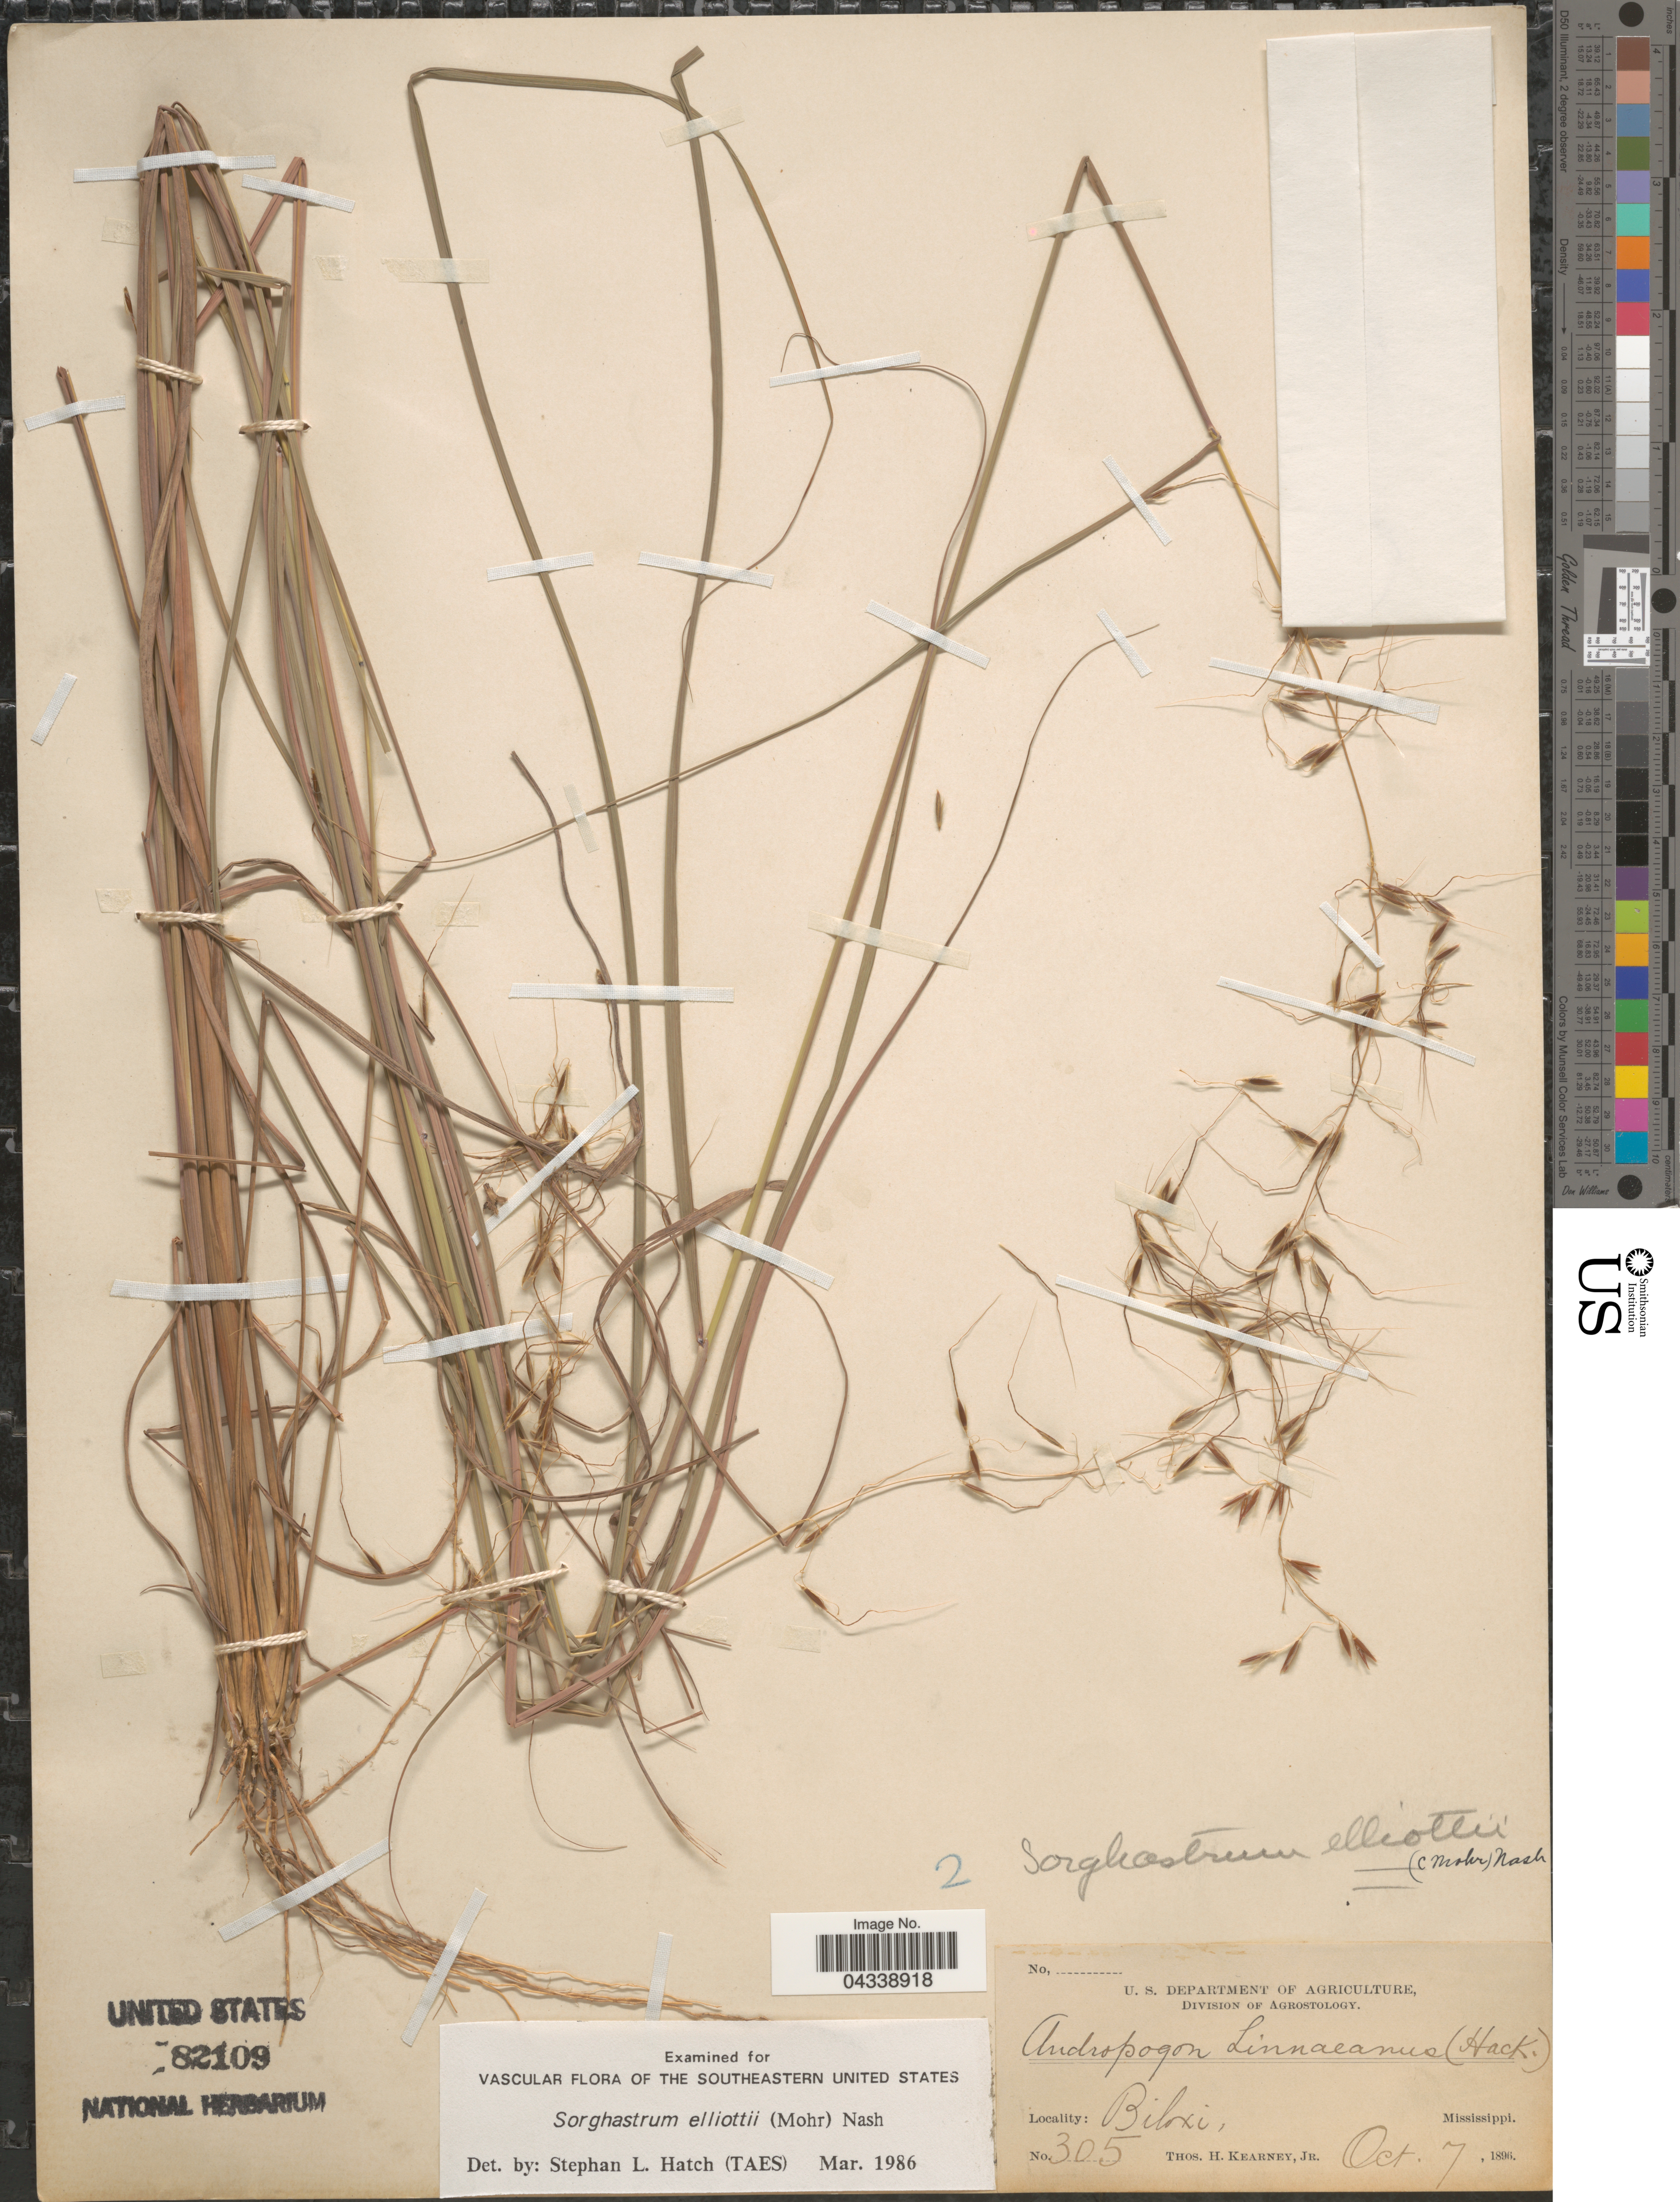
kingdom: Plantae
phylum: Tracheophyta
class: Liliopsida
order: Poales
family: Poaceae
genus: Sorghastrum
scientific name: Sorghastrum elliottii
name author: (C. Mohr) Nash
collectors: T. H. Kearney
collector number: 305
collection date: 1896-10-07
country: United States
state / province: Mississippi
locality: Biloxi.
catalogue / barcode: US 82109